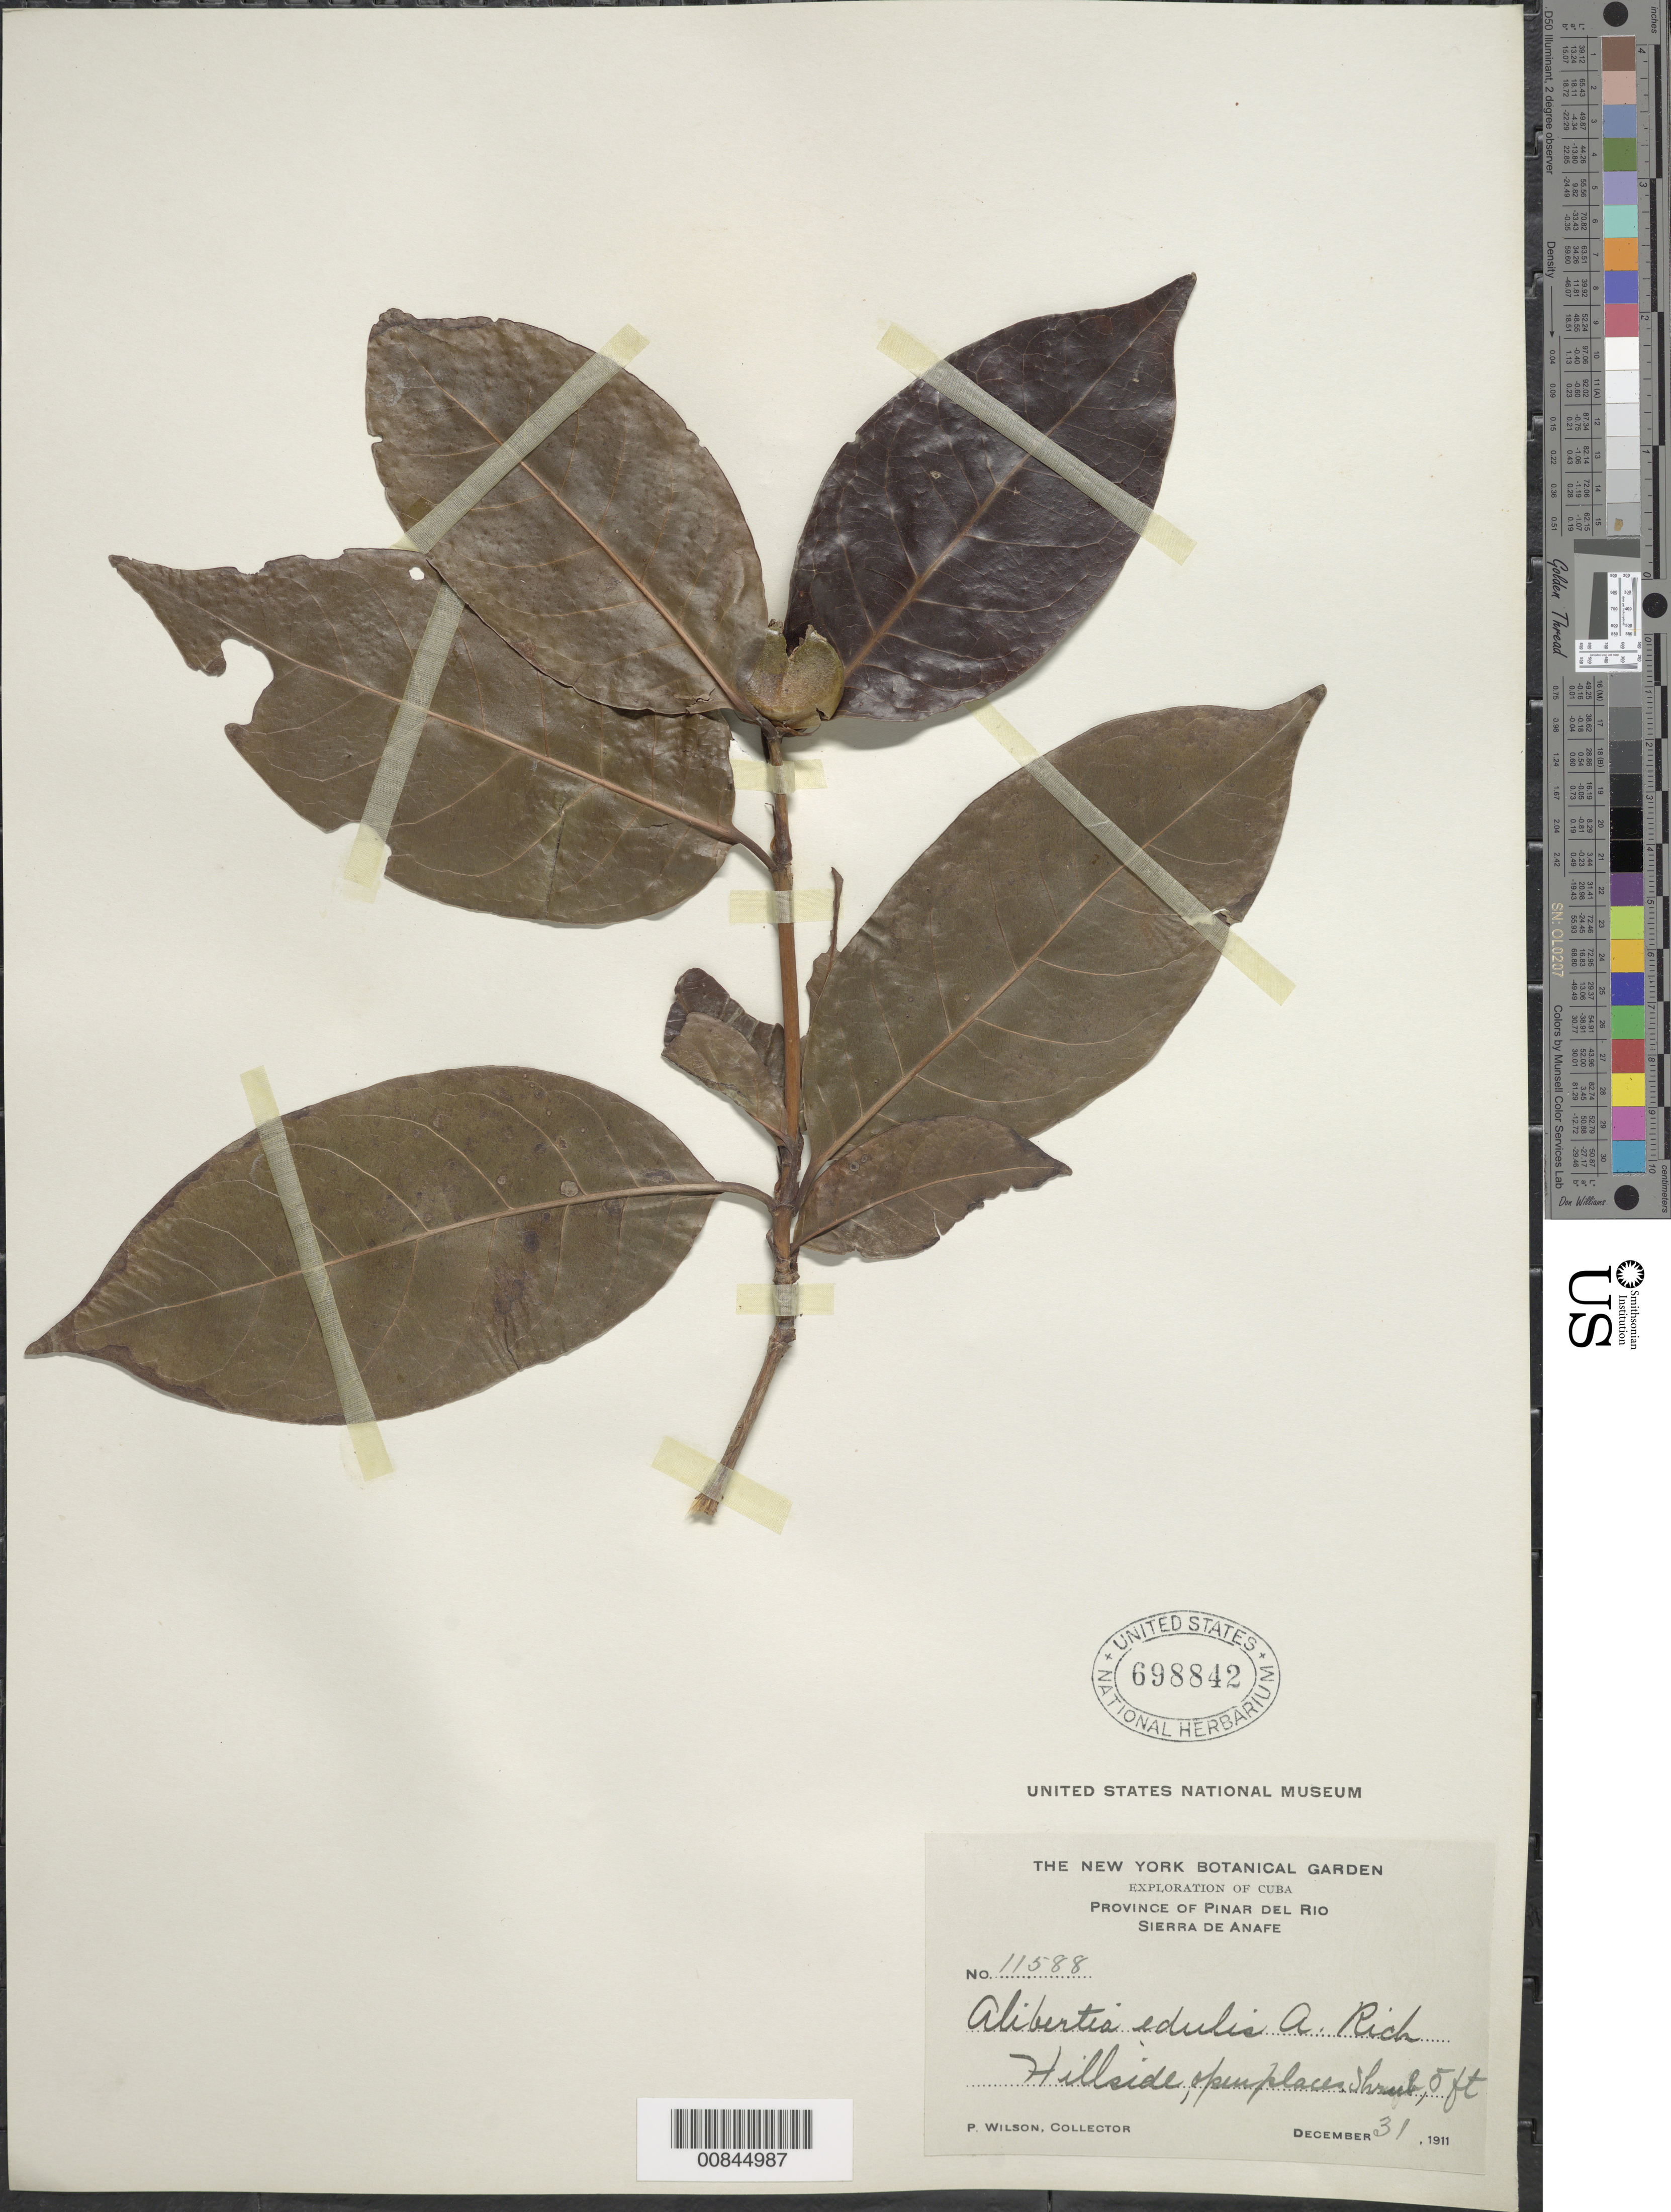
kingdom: Plantae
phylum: Tracheophyta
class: Magnoliopsida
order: Gentianales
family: Rubiaceae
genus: Alibertia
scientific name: Alibertia edulis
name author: (Rich.) A. Rich. ex DC.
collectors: P. Wilson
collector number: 11588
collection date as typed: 31 Dec 1911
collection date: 1911-12-31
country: Cuba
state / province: Pinar del Río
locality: Sierra de Anafe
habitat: Hillside, open places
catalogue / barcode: US 698842